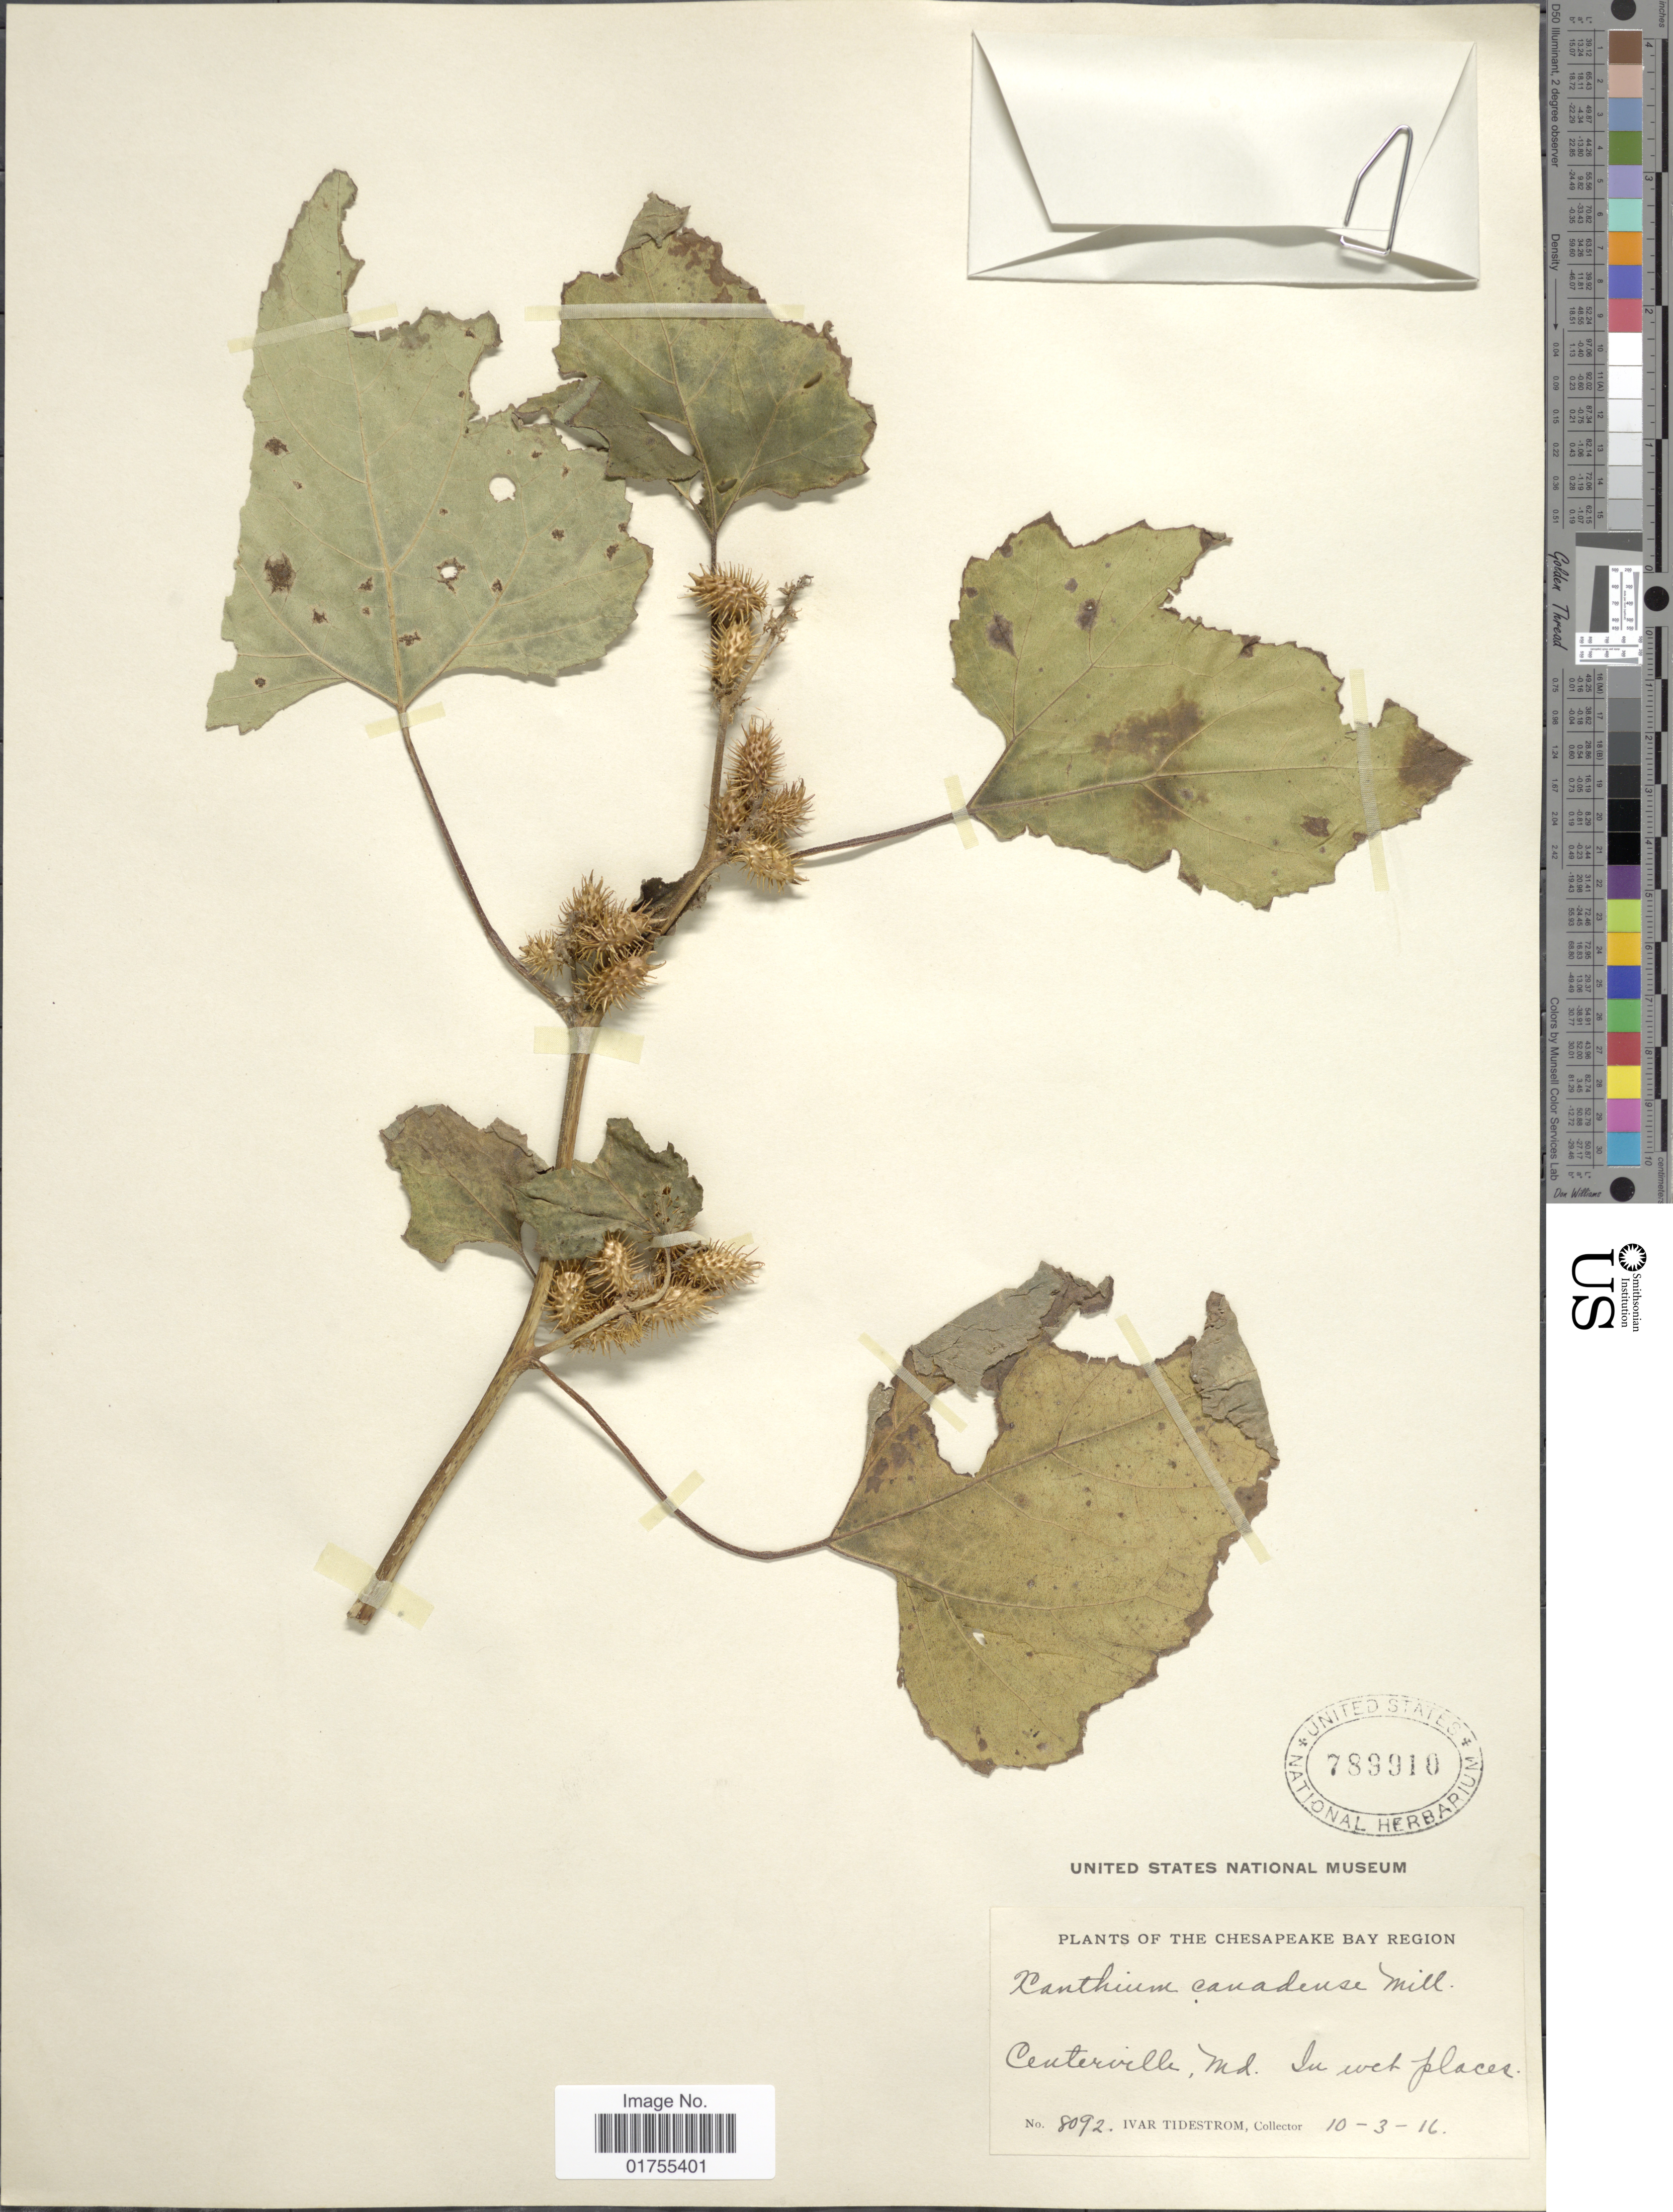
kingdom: Plantae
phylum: Tracheophyta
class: Magnoliopsida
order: Asterales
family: Asteraceae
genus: Xanthium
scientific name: Xanthium strumarium var. glabratum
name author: Mill.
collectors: I. F. Tidestrom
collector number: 8092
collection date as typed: Transcribed d/m/y: 3/10/16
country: United States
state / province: Maryland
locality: The Chesapeake Bay Region, Centerville, Md.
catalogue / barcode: US 789910